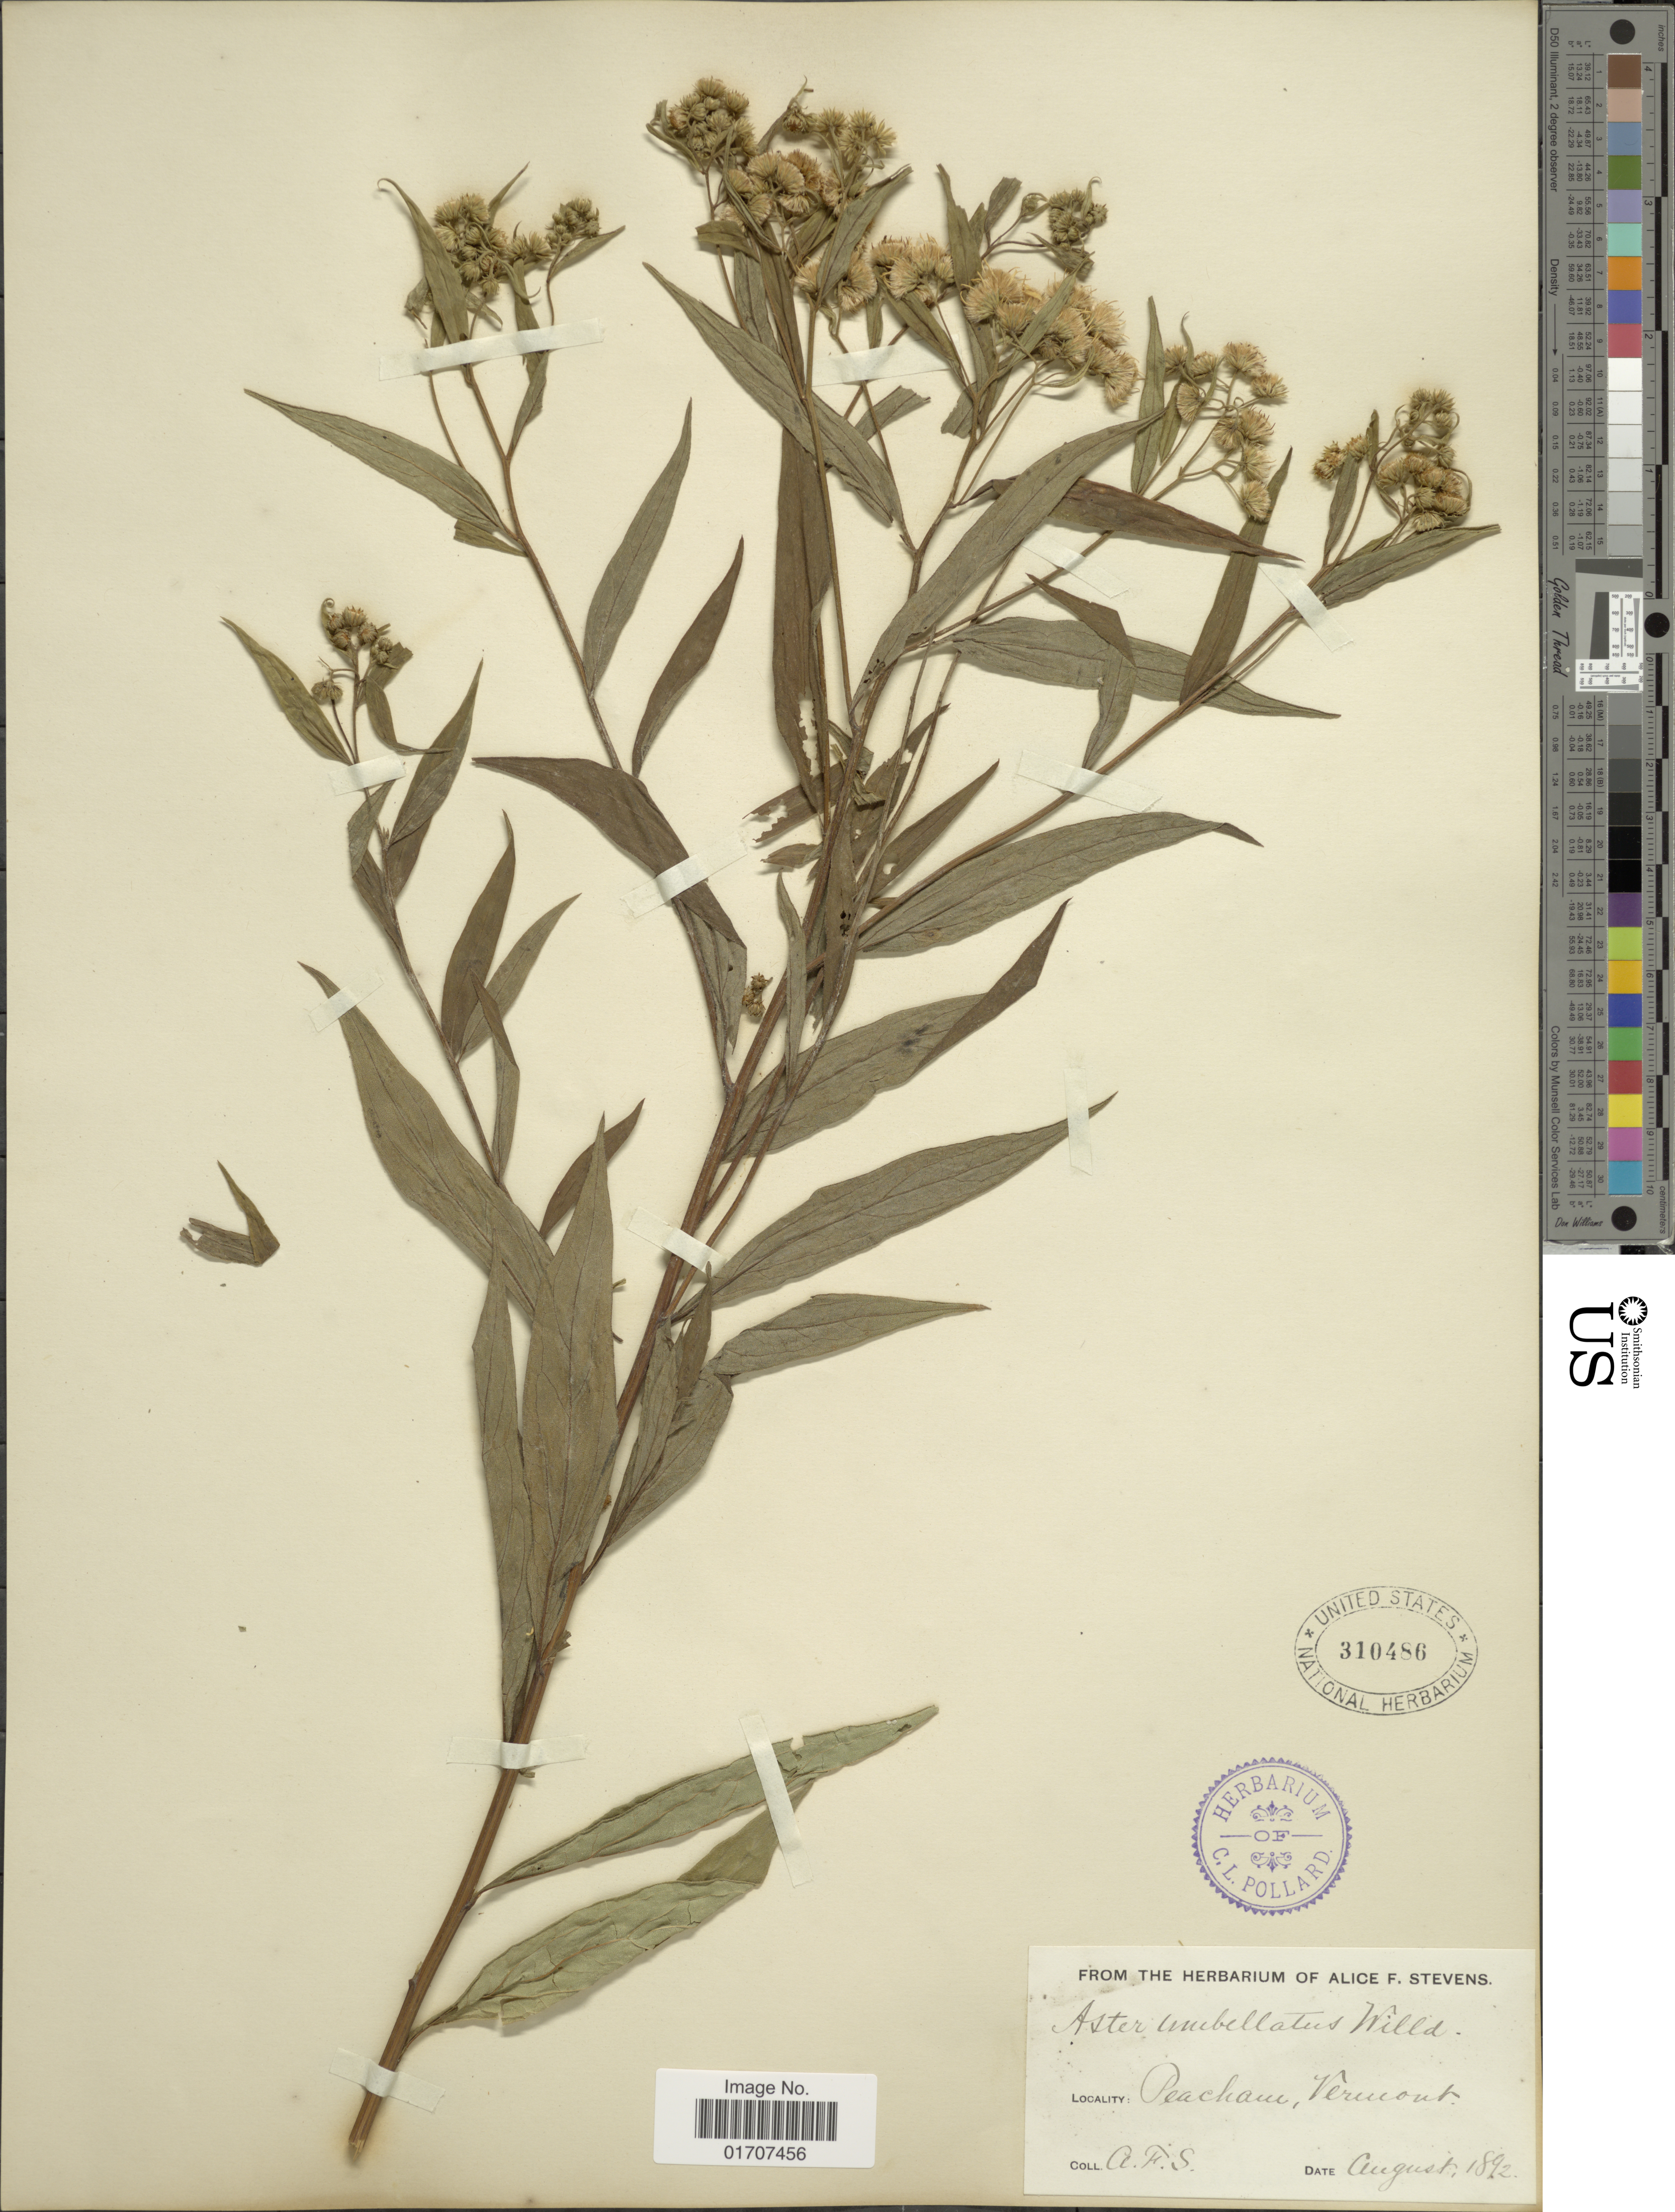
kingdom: Plantae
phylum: Tracheophyta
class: Magnoliopsida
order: Asterales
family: Asteraceae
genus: Doellingeria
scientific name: Doellingeria umbellata var. umbellata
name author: Nees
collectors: A. Stevens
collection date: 1892-08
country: United States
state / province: Vermont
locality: Peacham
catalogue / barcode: US 310486